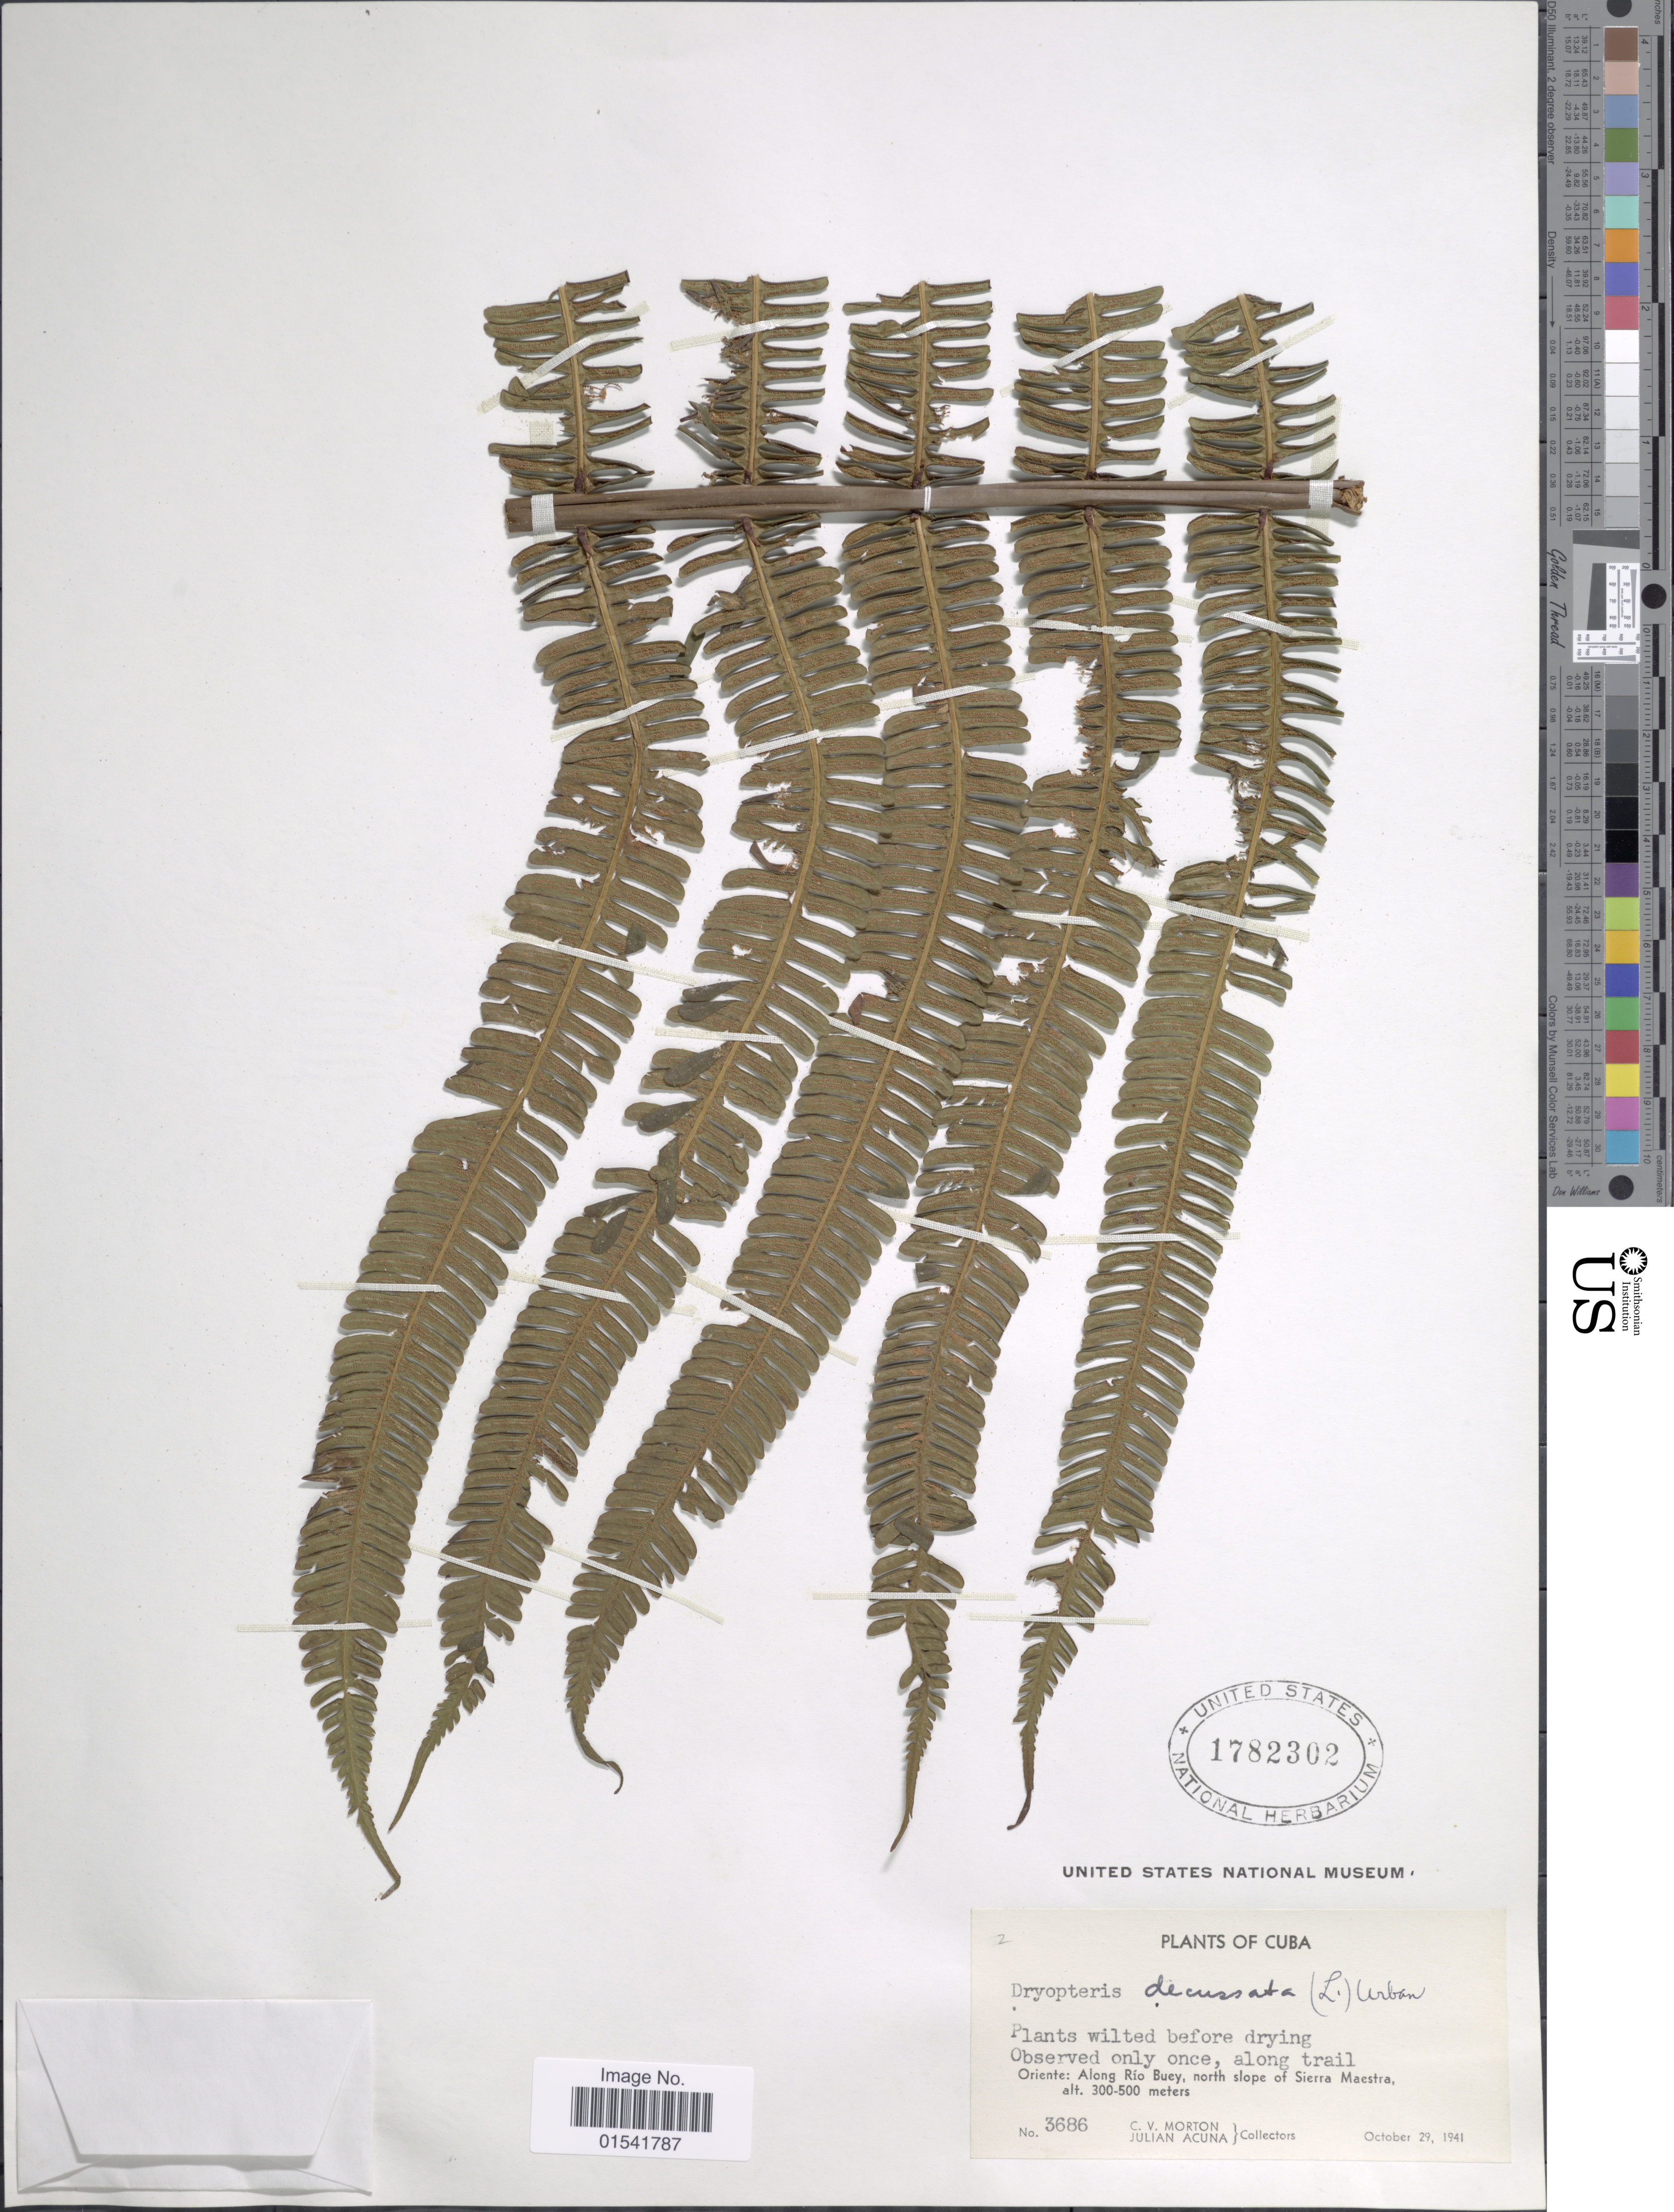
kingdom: Plantae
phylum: Tracheophyta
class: Polypodiopsida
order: Polypodiales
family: Thelypteridaceae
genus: Steiropteris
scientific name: Steiropteris decussata (L.) comb. nov., ined. 2015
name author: (L.)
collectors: C. V. Morton & J. B. Acuña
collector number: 3686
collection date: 1941-10-29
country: Cuba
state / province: Oriente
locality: Along Río Buey, north slope of Sierra Maestra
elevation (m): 300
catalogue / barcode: US 1782302